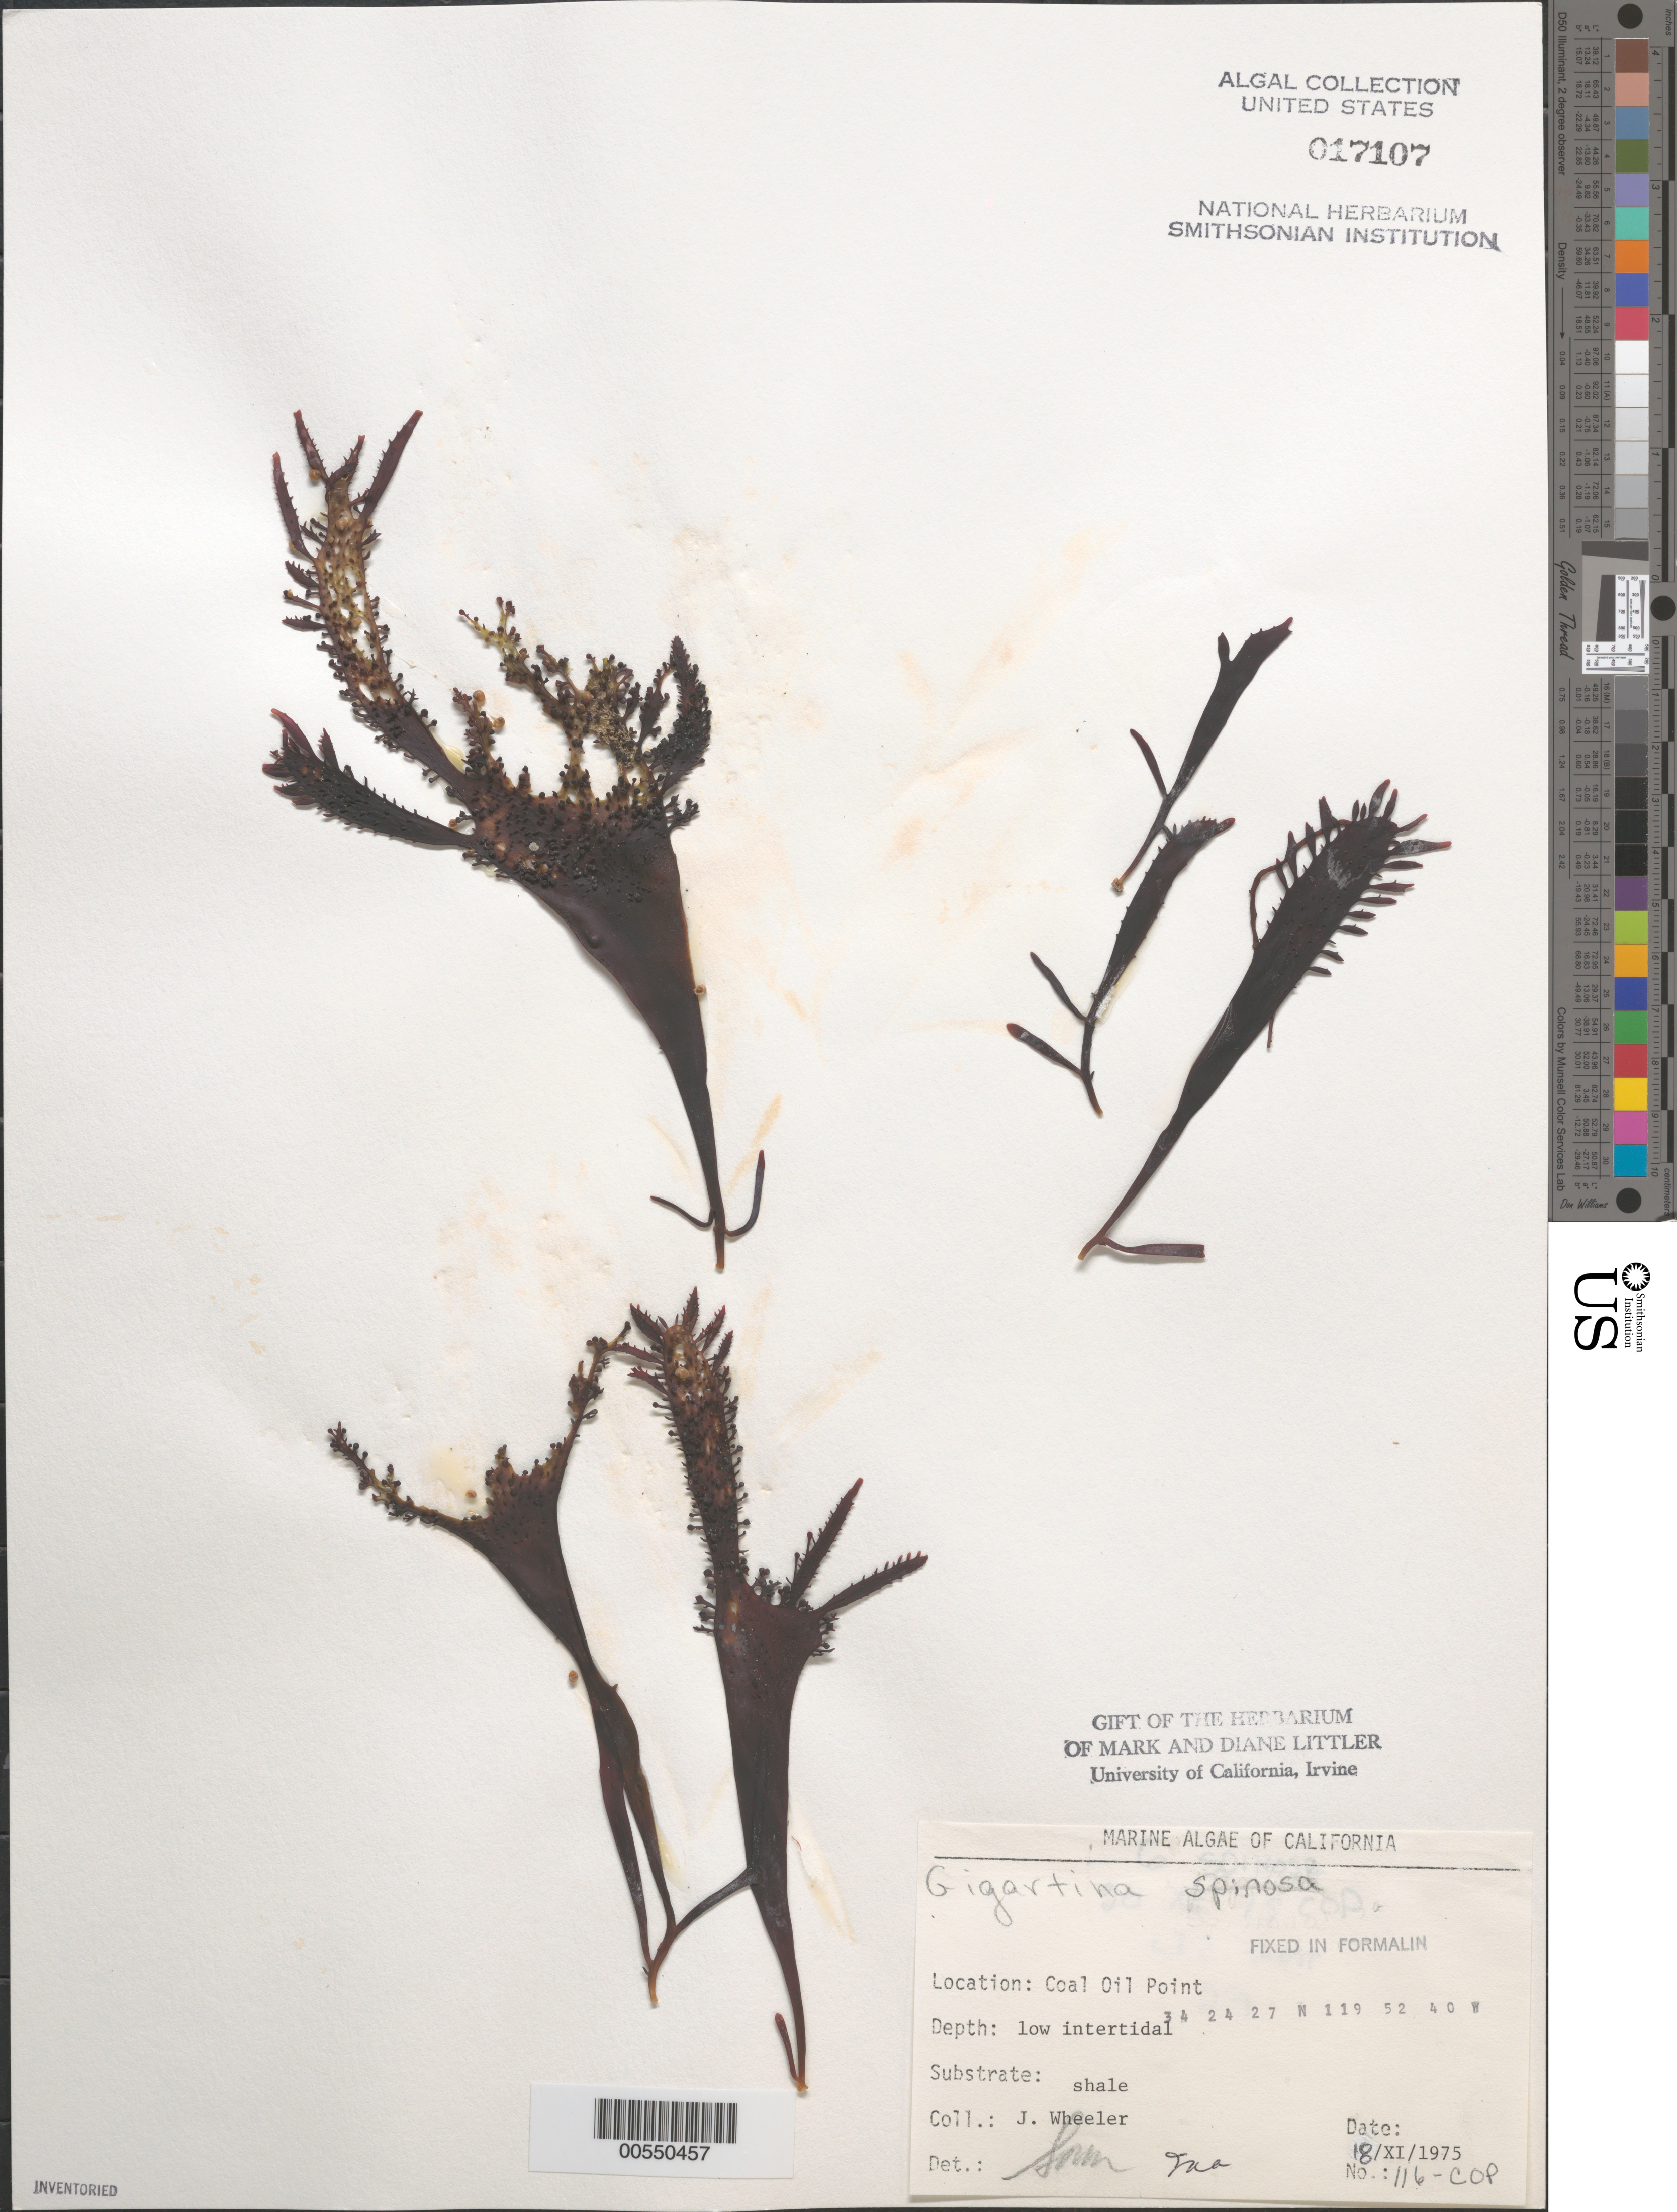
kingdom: Plantae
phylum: Rhodophyta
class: Florideophyceae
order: Gigartinales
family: Gigartinaceae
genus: Chondracanthus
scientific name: Chondracanthus spinosus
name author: (Kütz.) Guiry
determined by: Algae name updating Project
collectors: J. L. Wheeler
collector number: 116-cop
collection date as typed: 18 Nov 1975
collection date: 1975-11-18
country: United States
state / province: California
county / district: Santa Barbara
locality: Coal Oil Point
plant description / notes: BLM-SOCALBIGHT Rocky Intertidal Survey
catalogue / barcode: US 17107